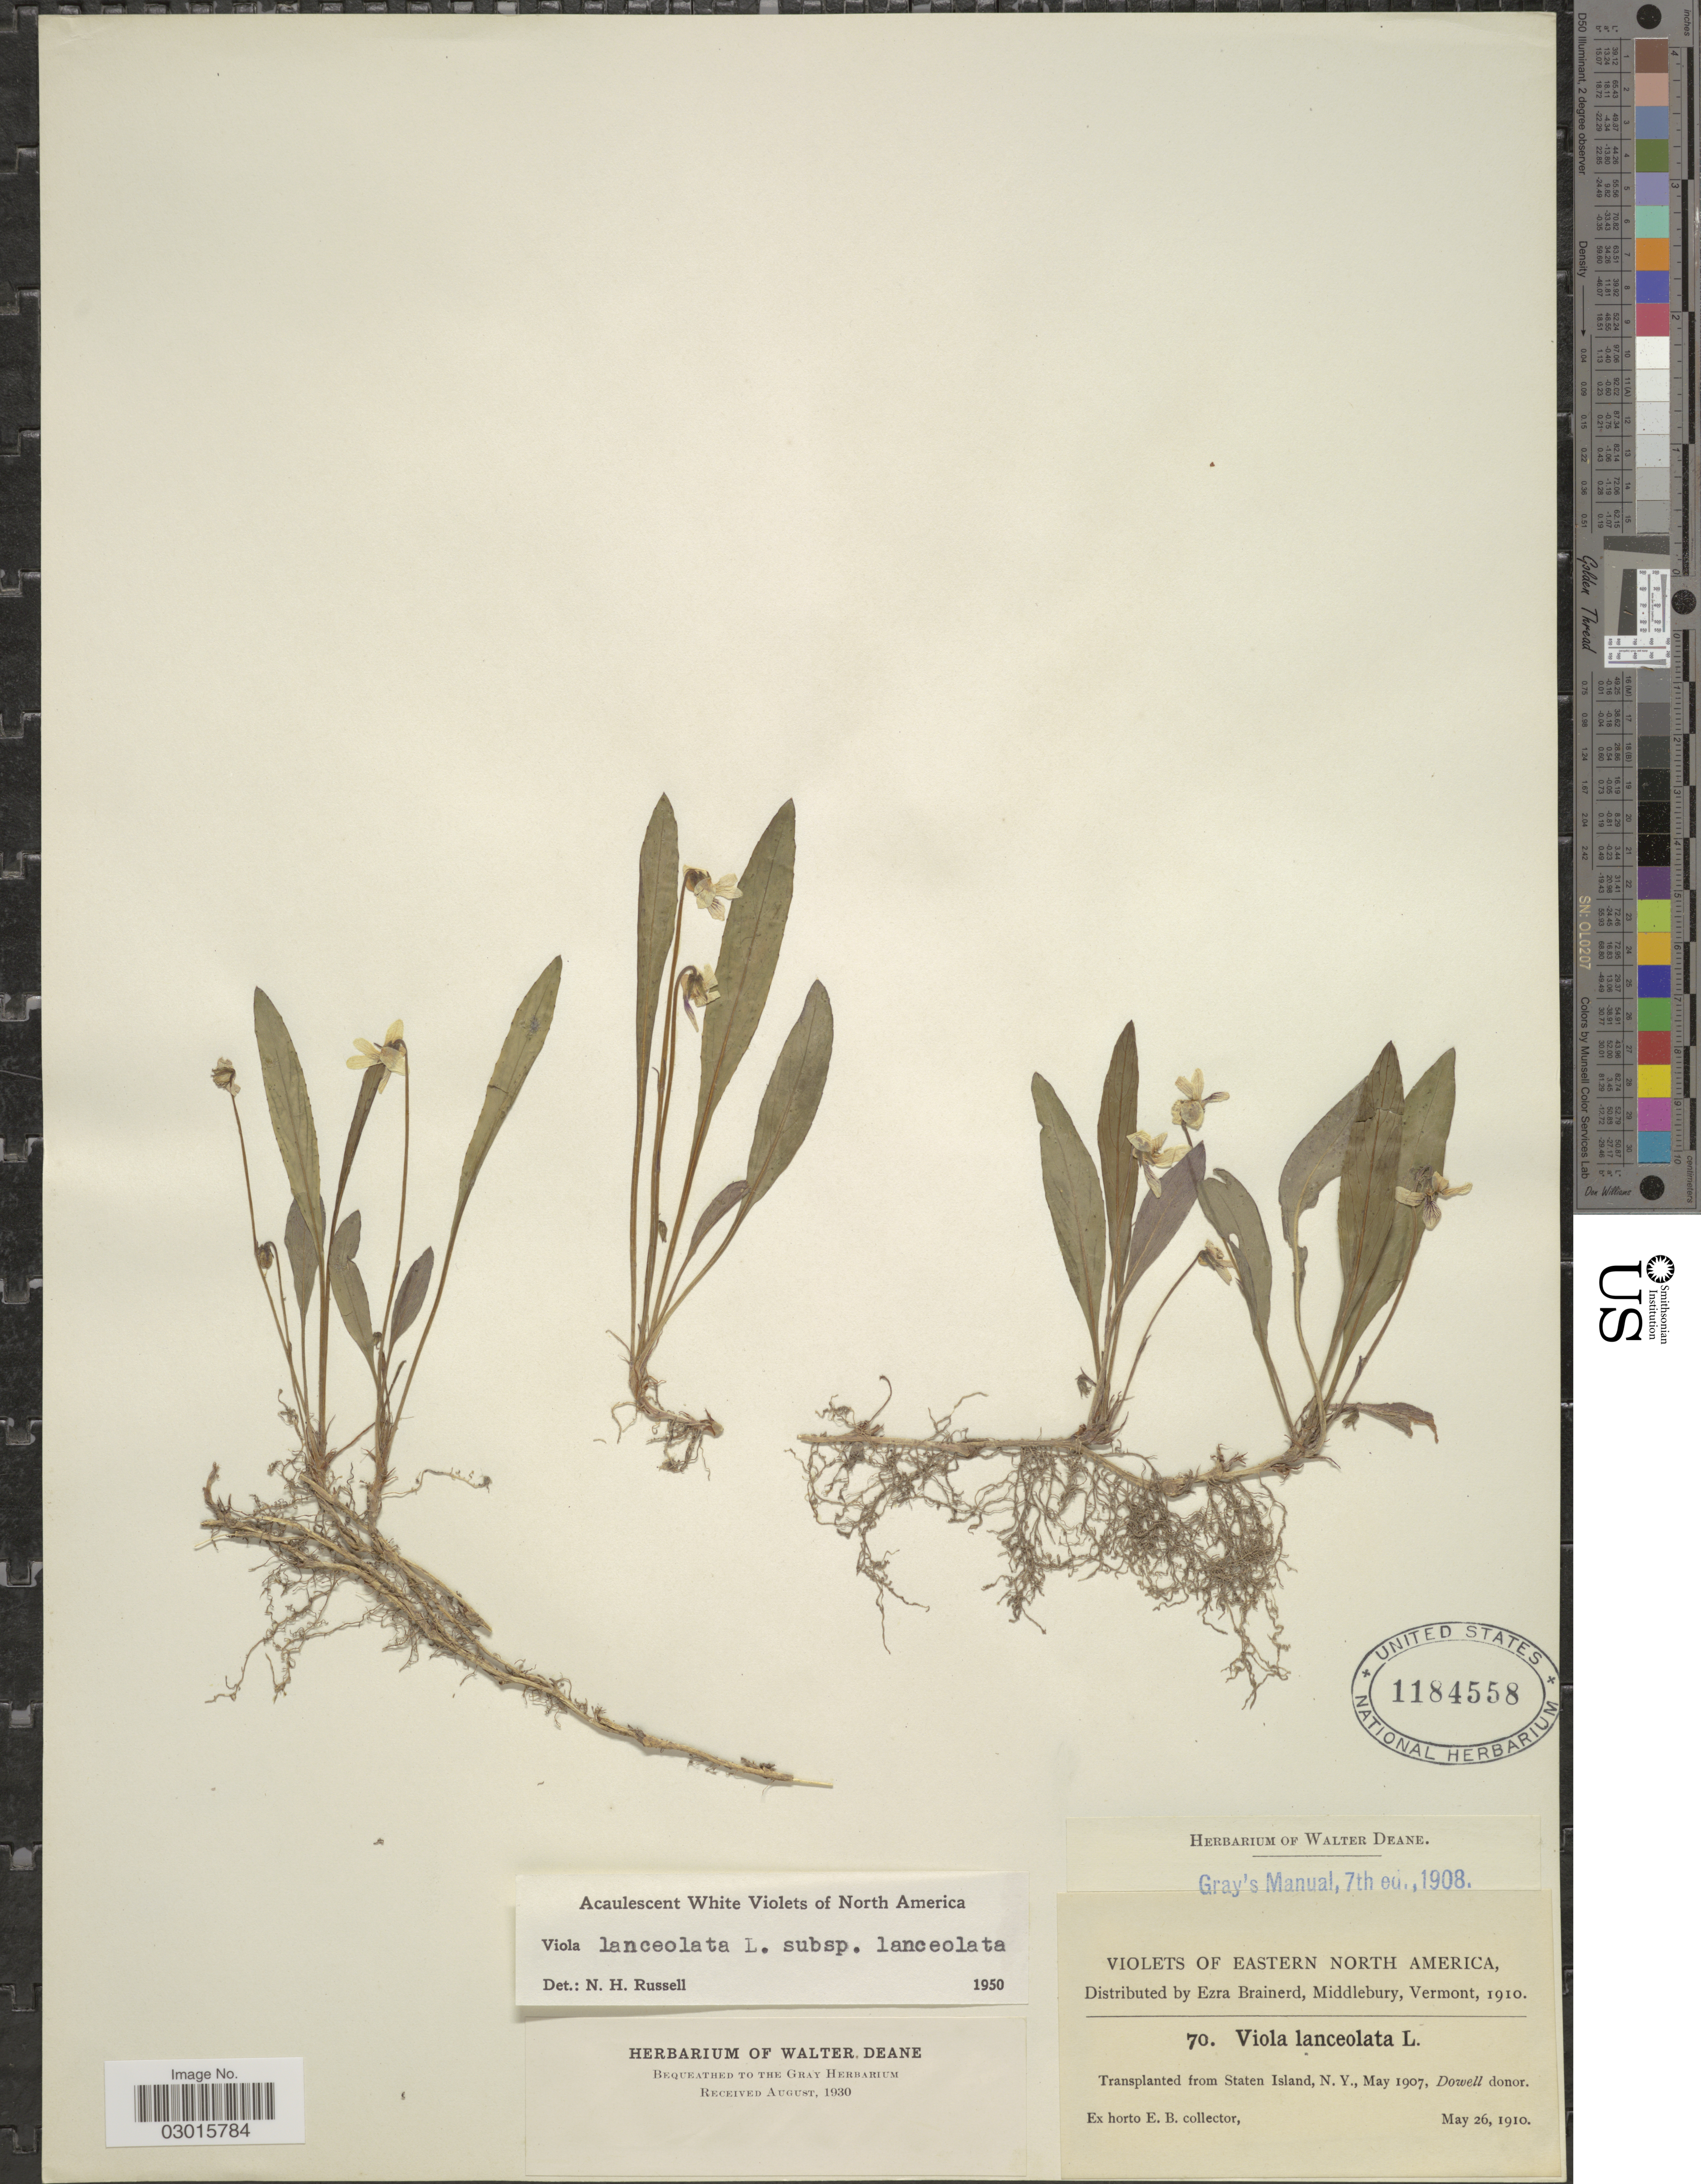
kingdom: Plantae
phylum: Tracheophyta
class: Magnoliopsida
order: Malpighiales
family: Violaceae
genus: Viola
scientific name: Viola lanceolata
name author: L.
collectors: ex herb. Ezra Brainerd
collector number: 70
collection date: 1910-05-26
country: United States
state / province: New York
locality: Eastern North America. Transplanted from Staten Island, N. Y.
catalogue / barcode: US 1184558